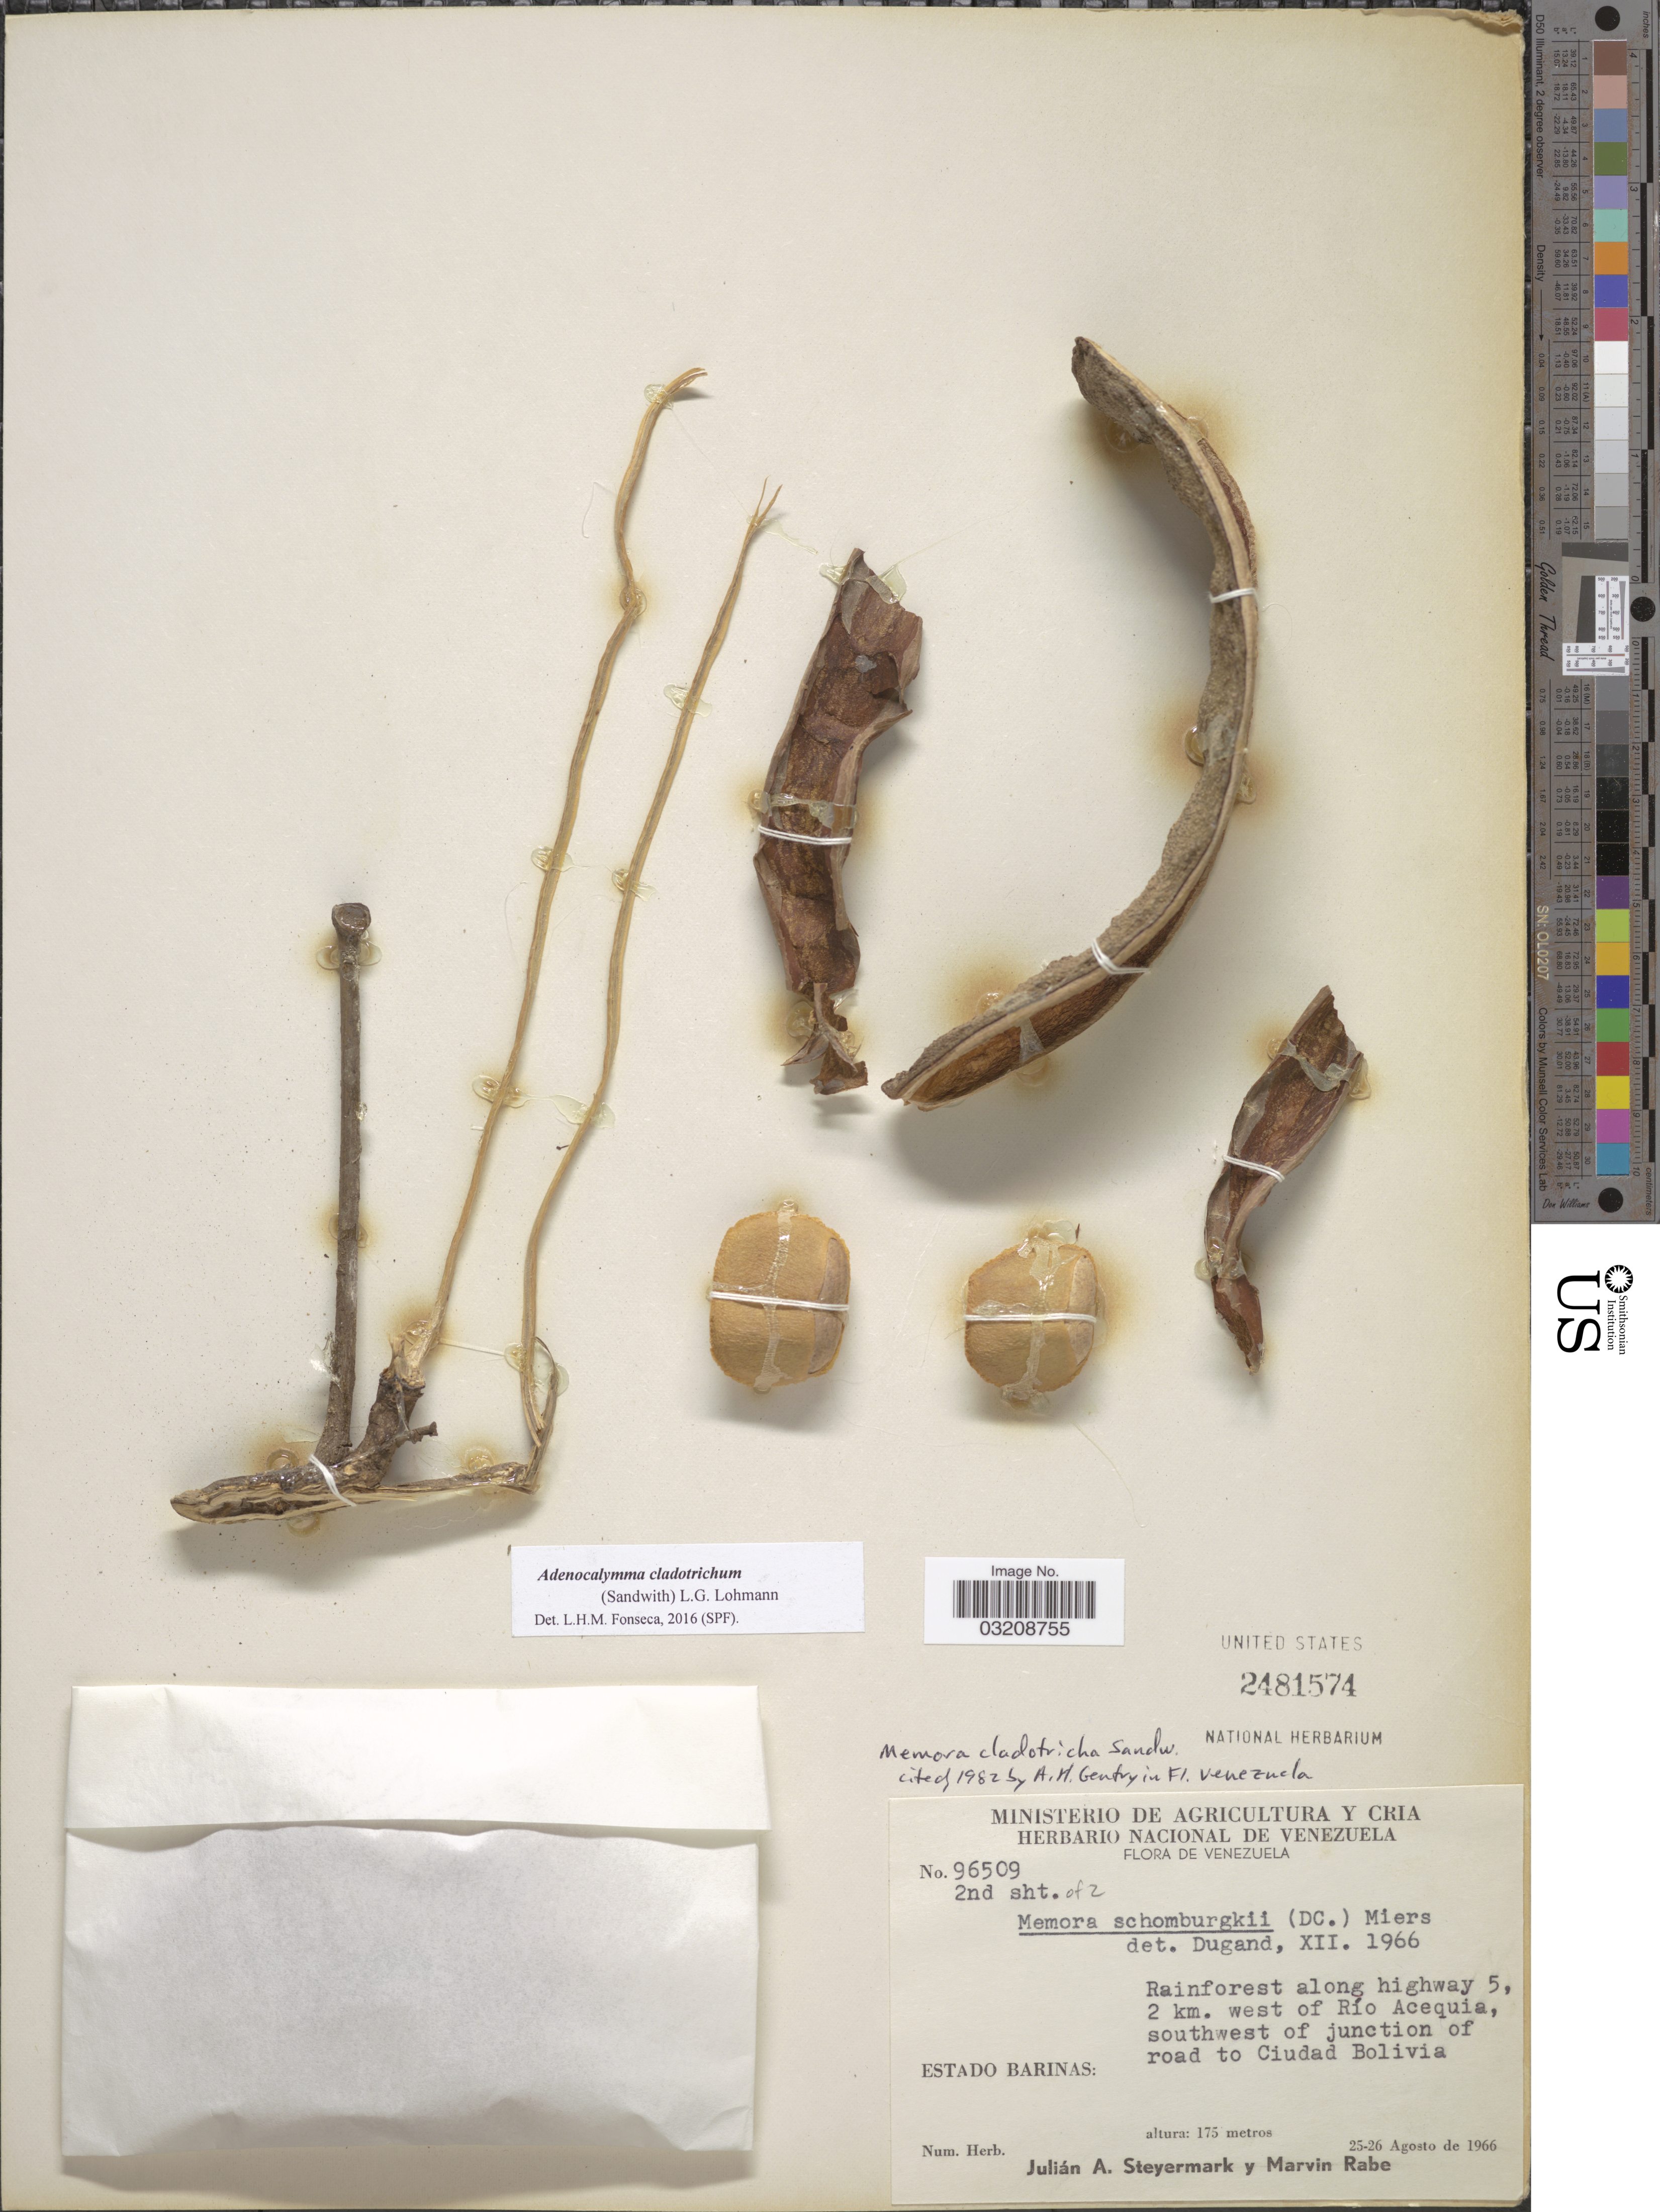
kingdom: Plantae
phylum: Tracheophyta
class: Magnoliopsida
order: Lamiales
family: Bignoniaceae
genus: Adenocalymma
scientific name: Adenocalymma cladotrichum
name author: (Sandwith) L.G. Lohmann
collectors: J. Steyermark & M. Rabe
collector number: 96509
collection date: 1966-08-25/1966-08-26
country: Venezuela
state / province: Barinas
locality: Rainforest along highway 5, 2 km. west of Río Acequia, southwest of junction of road to Ciudad Bolivia.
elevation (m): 175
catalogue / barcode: US 2481574